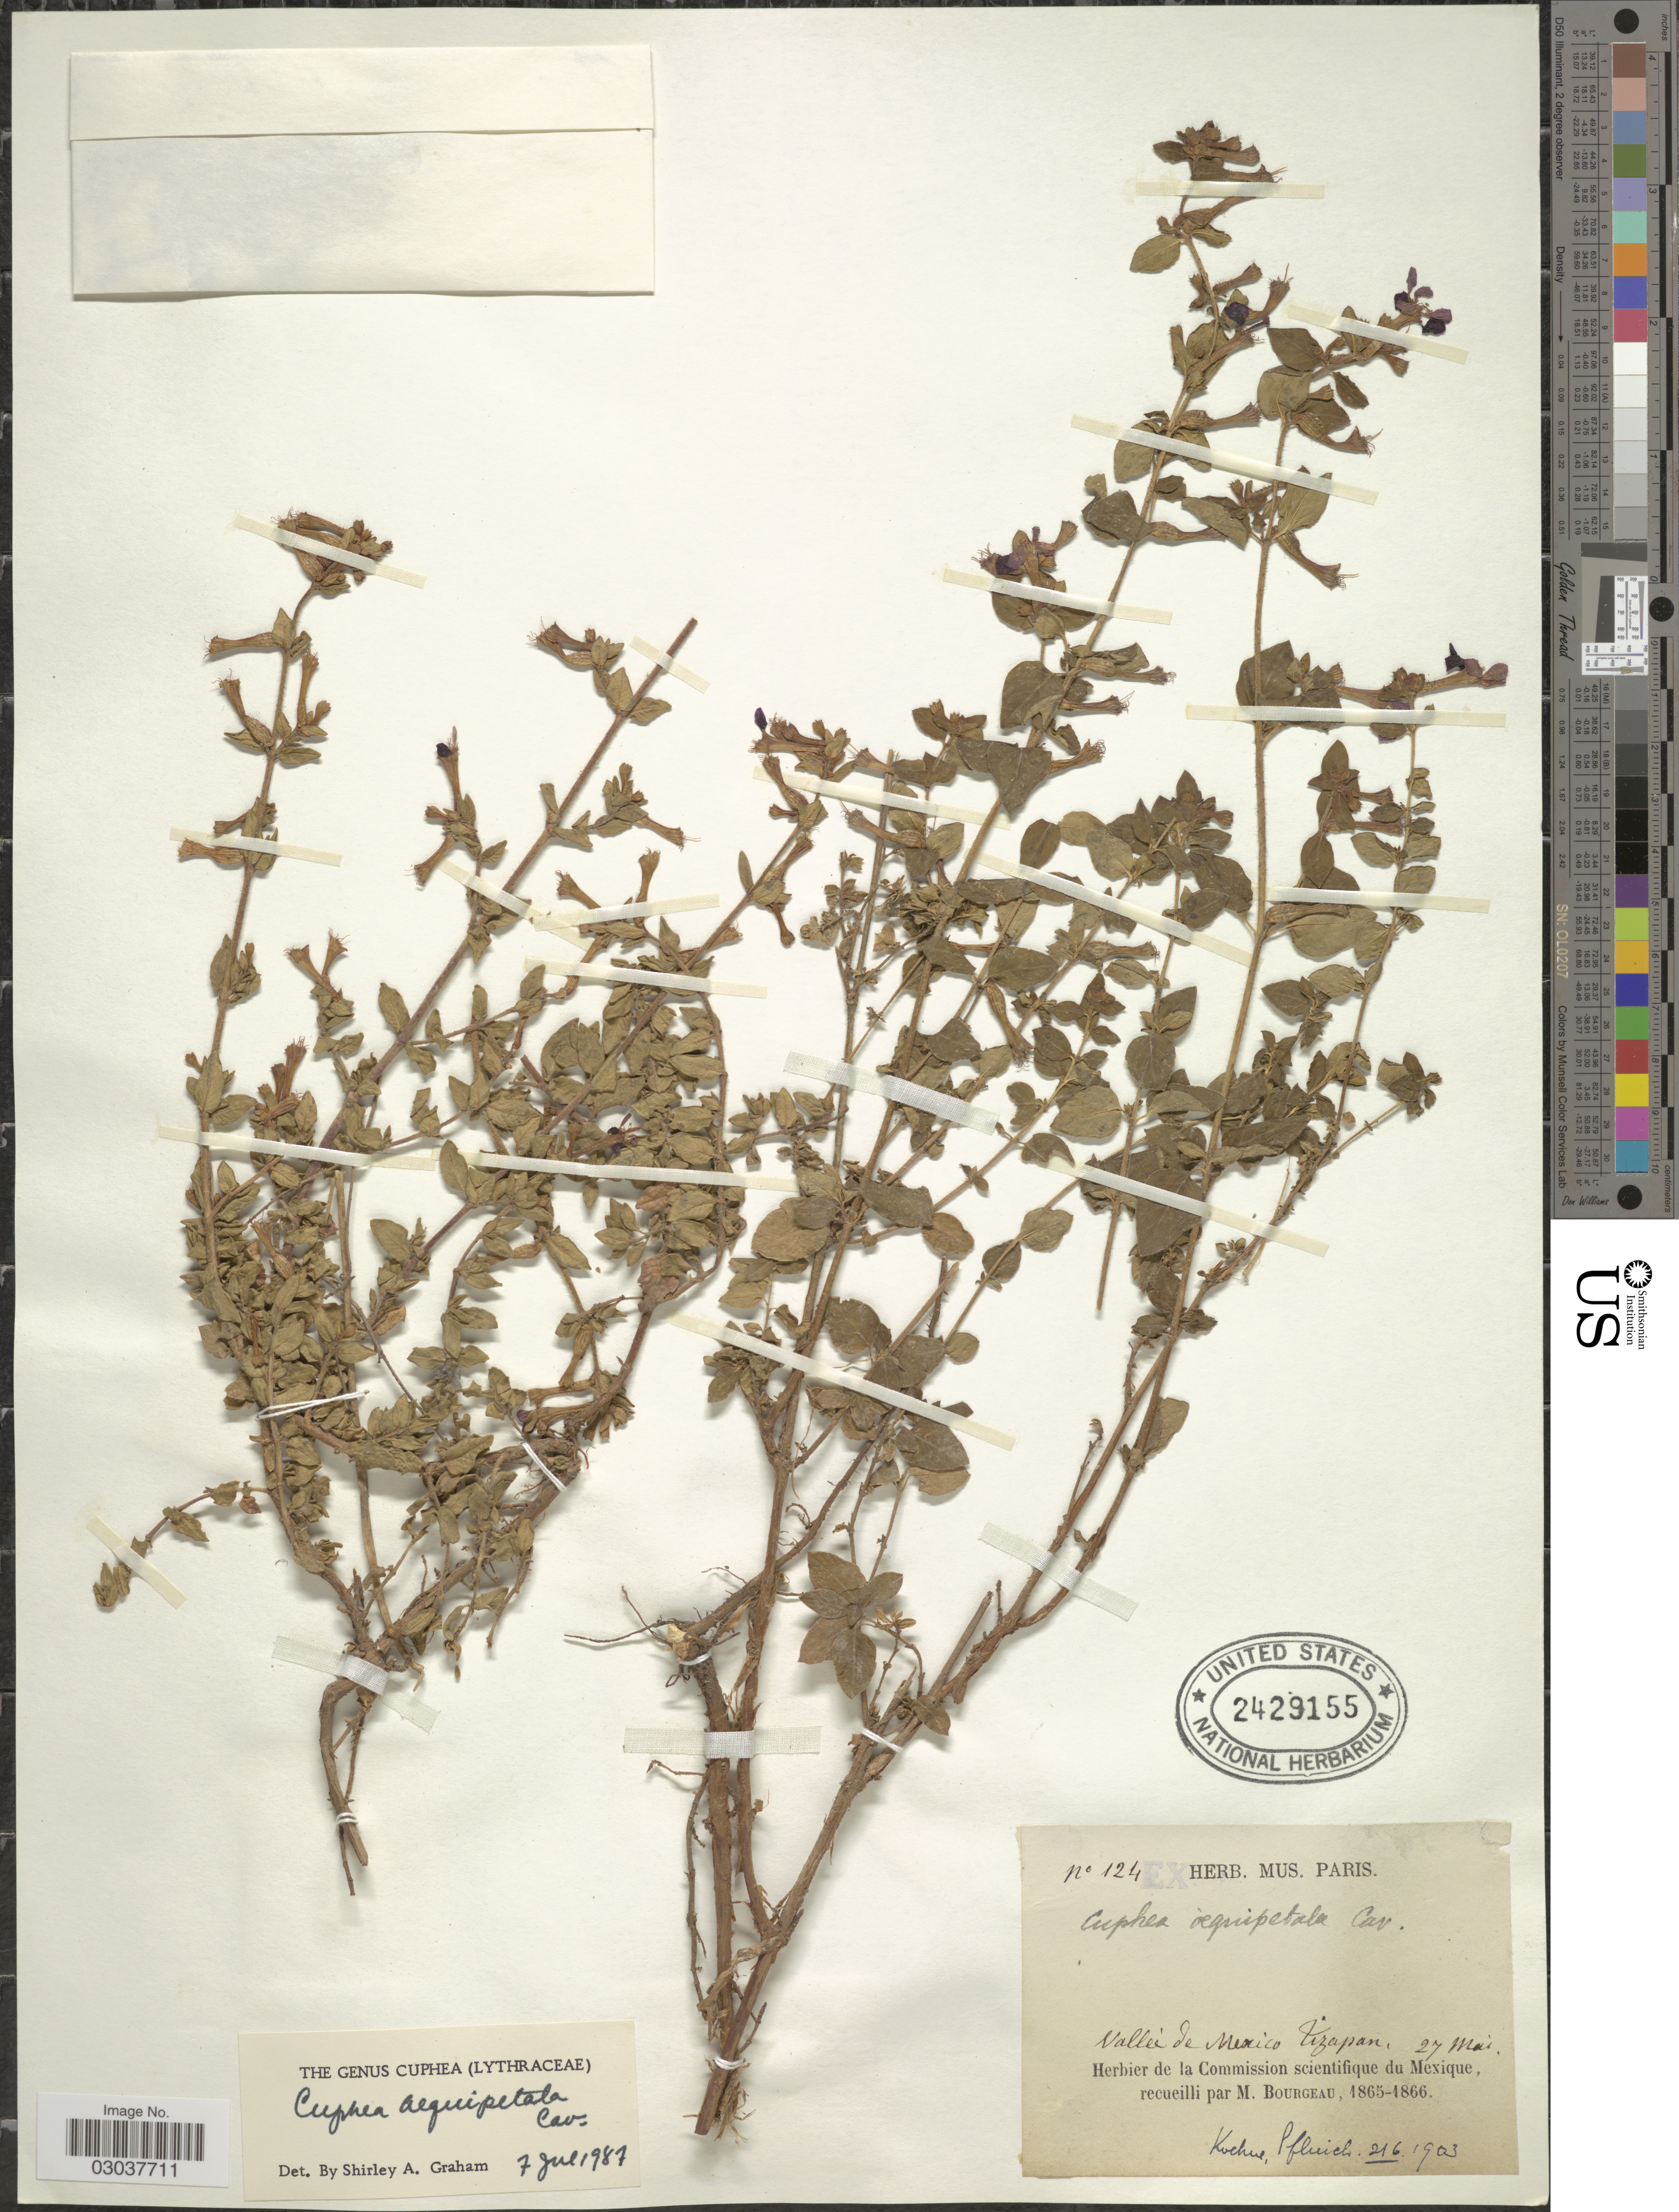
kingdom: Plantae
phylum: Tracheophyta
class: Magnoliopsida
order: Myrtales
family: Lythraceae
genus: Cuphea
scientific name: Cuphea aequipetala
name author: Cav.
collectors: Koehne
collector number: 216?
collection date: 1903-05-27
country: Mexico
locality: Valleé de Mexico, Tizapan.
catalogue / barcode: US 2429155